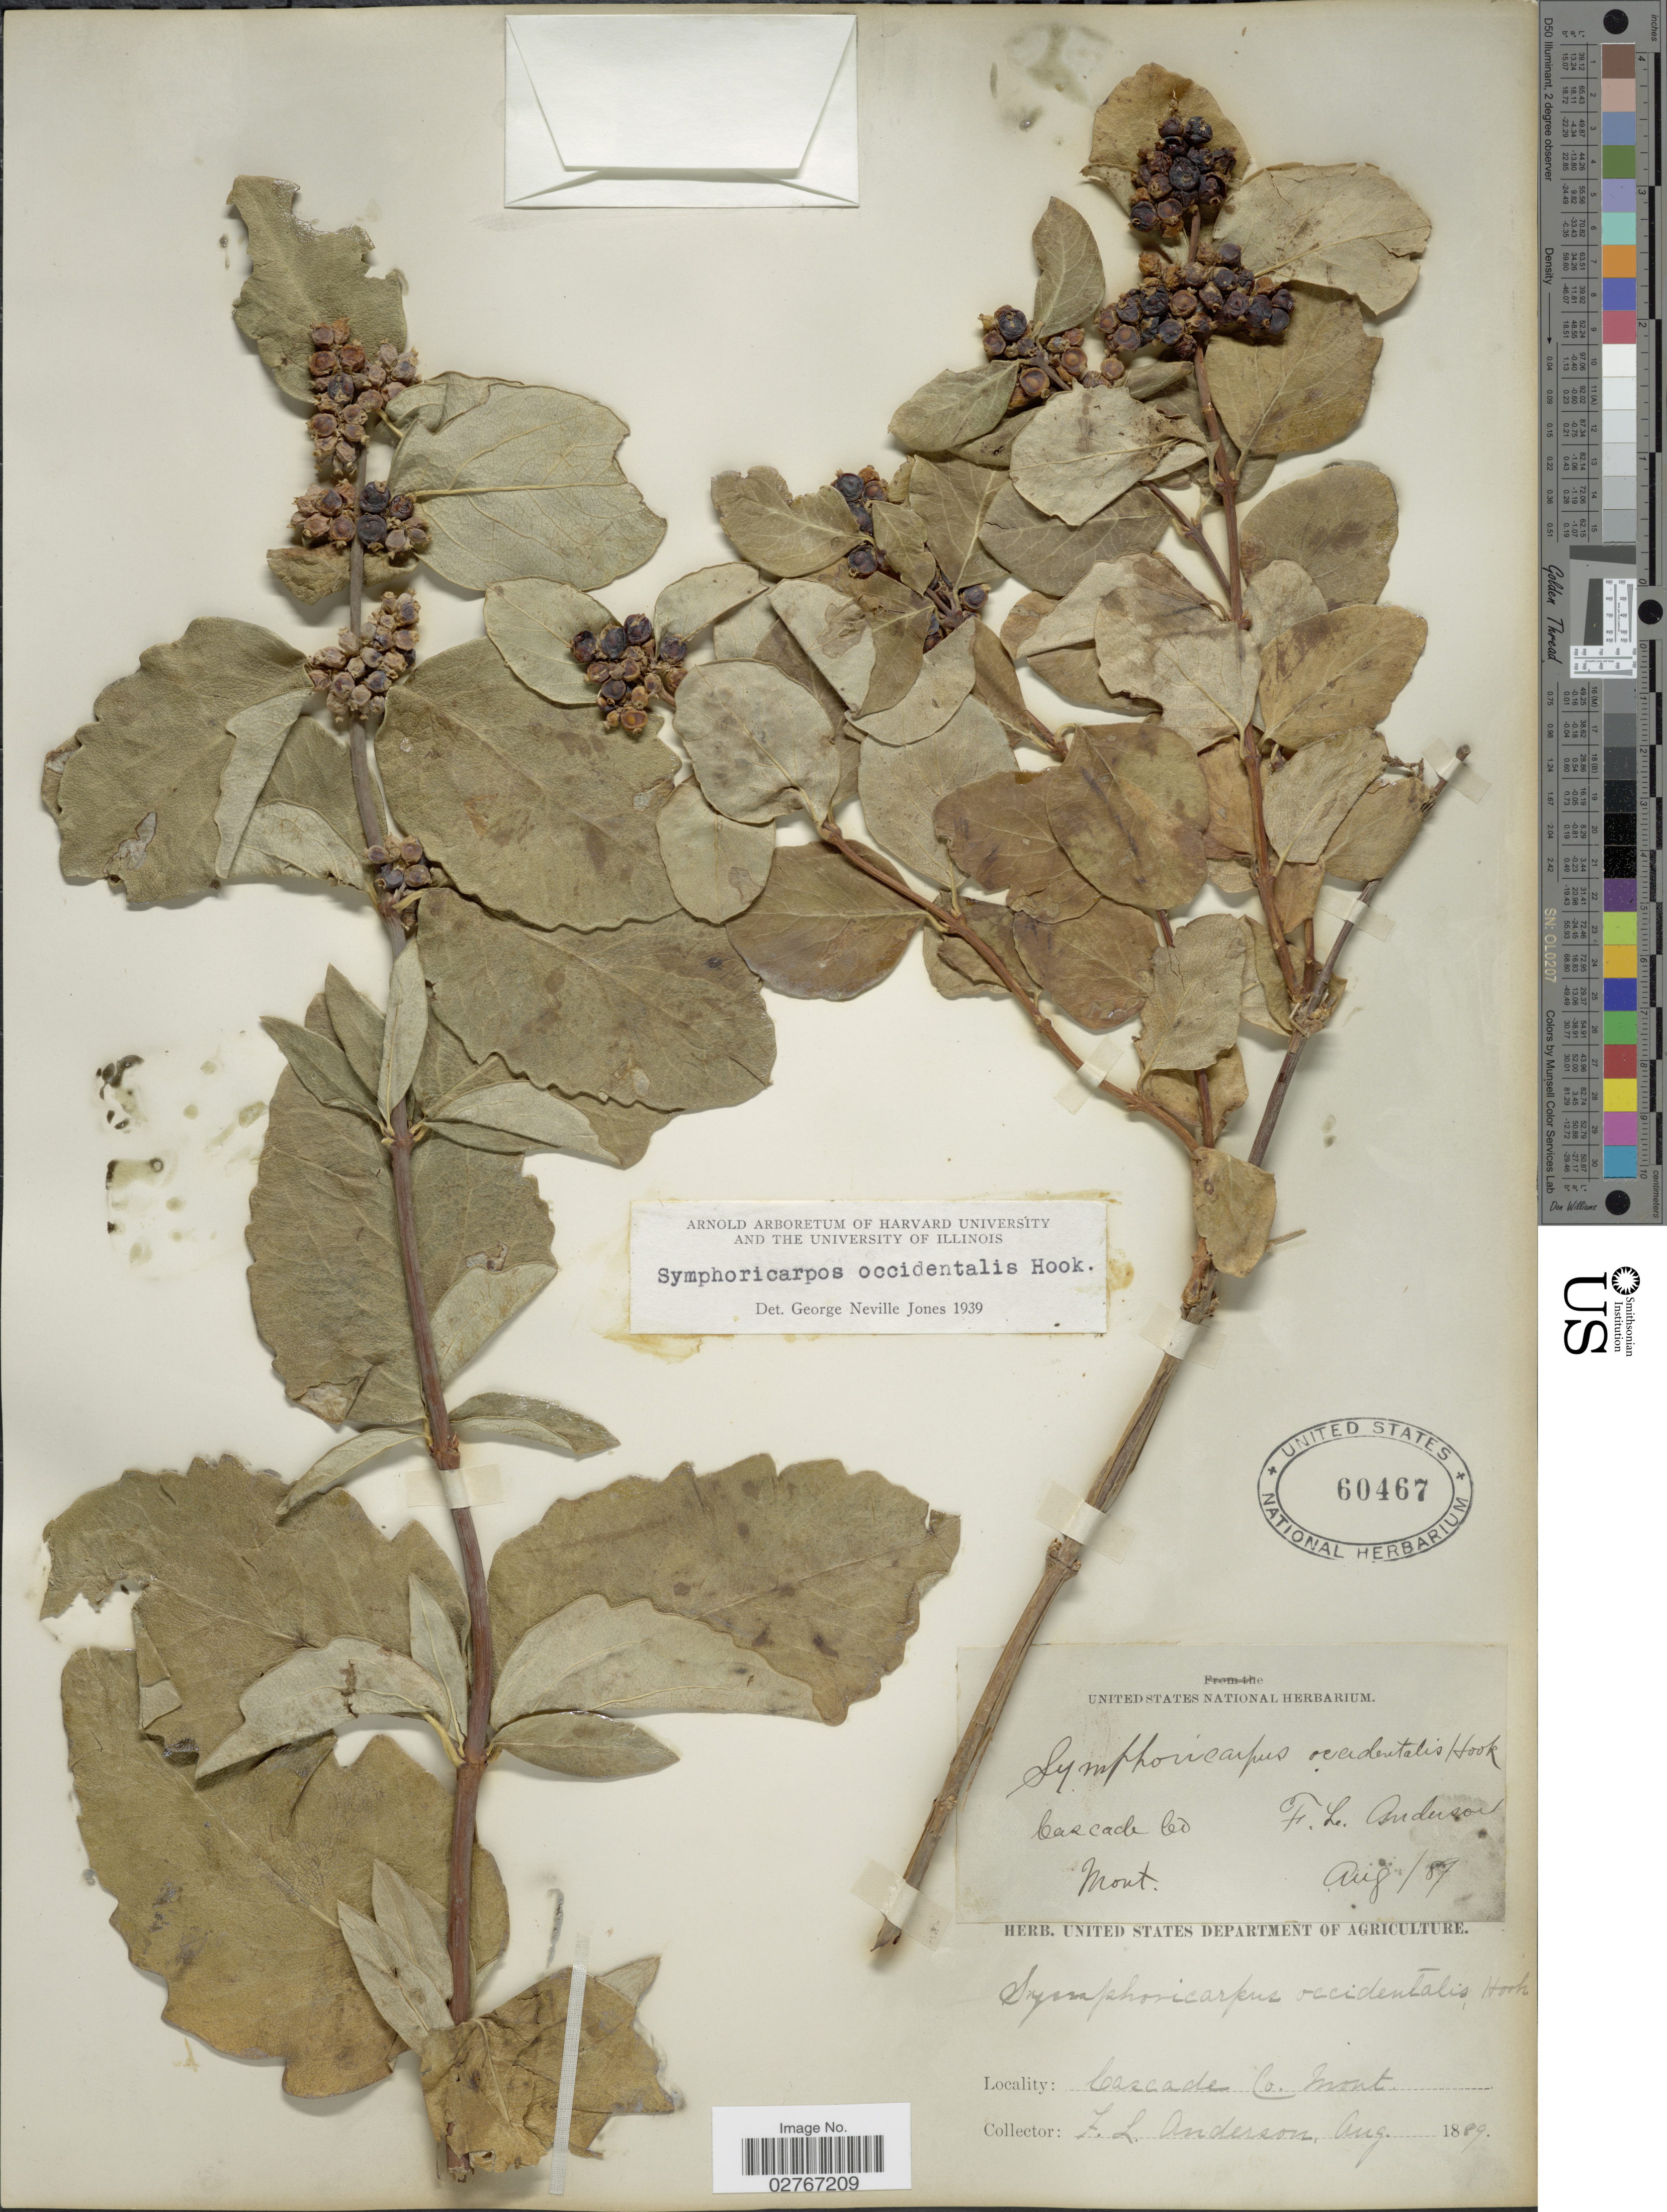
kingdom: Plantae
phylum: Tracheophyta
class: Magnoliopsida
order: Dipsacales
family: Caprifoliaceae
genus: Symphoricarpos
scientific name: Symphoricarpos occidentalis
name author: (R. Br.) Hook.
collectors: F. Anderson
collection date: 1889-08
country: United States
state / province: Montana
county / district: Cascade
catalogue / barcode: US 60467